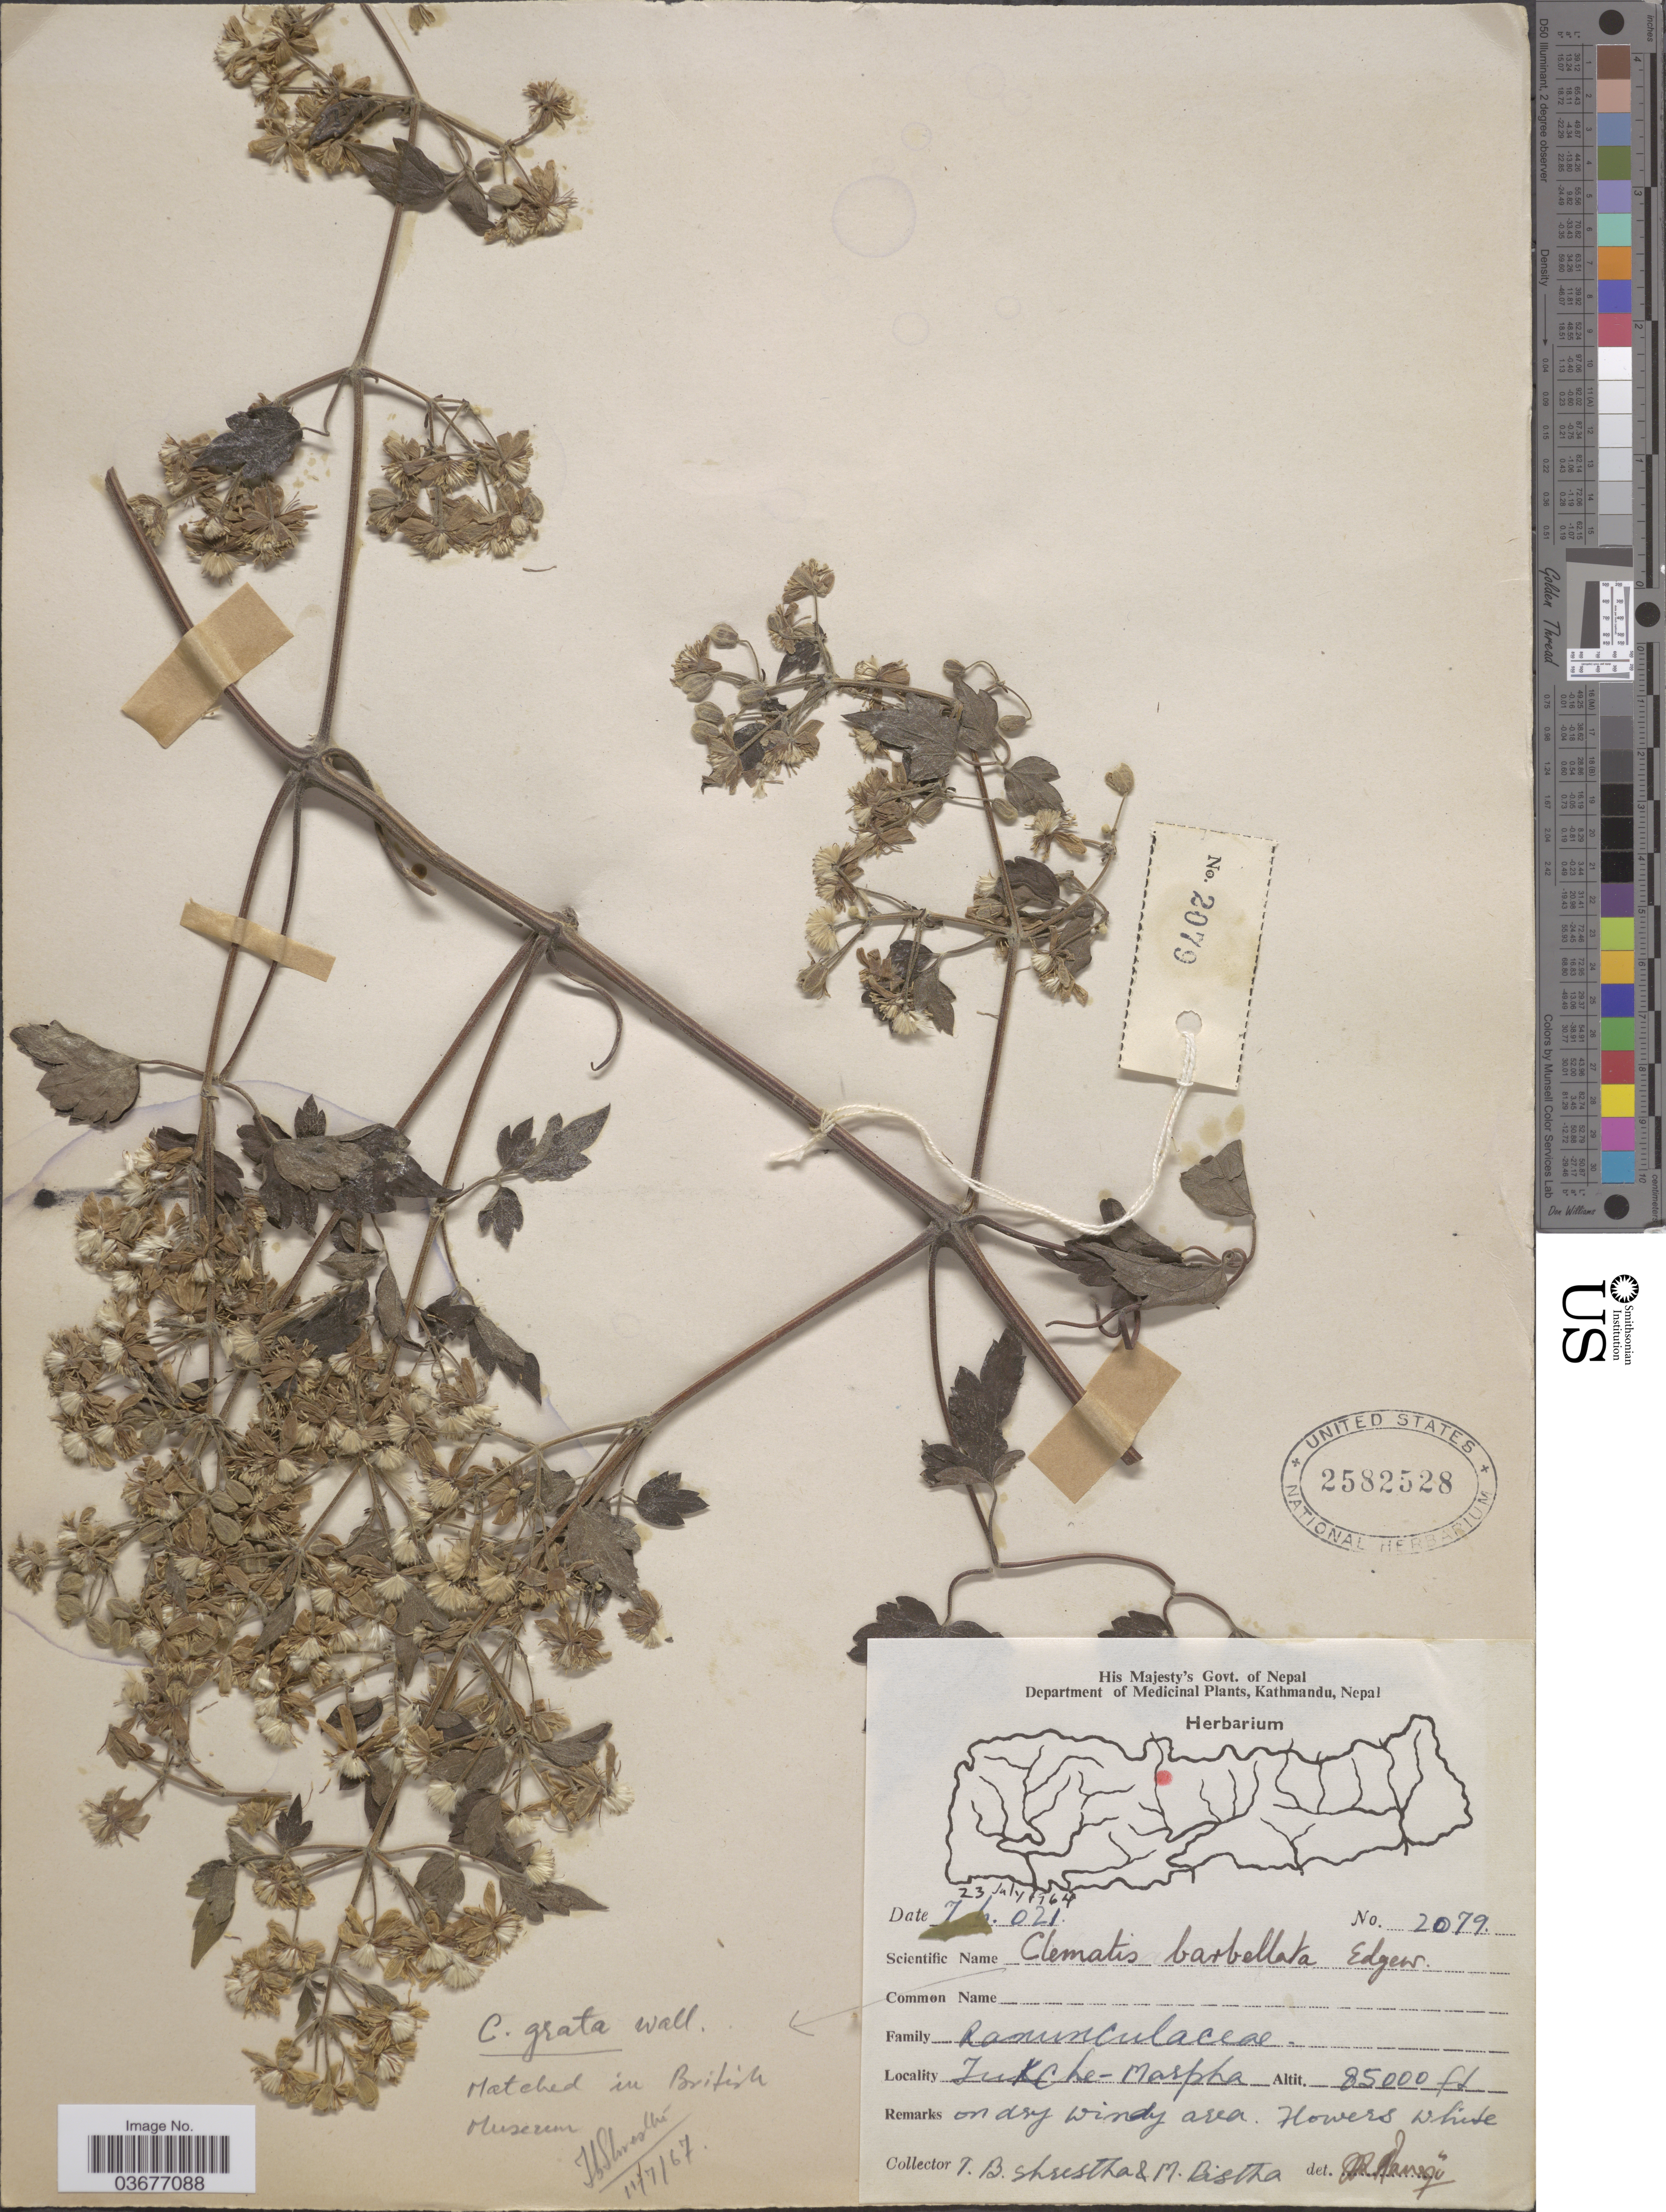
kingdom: Plantae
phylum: Tracheophyta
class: Magnoliopsida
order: Ranunculales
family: Ranunculaceae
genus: Clematis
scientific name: Clematis grata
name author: Wall.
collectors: T. B. Shrestha & M. Bistha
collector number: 2079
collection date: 1964-07-23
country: Nepal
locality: Tukche-Marpha.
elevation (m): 25908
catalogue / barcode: US 2582528